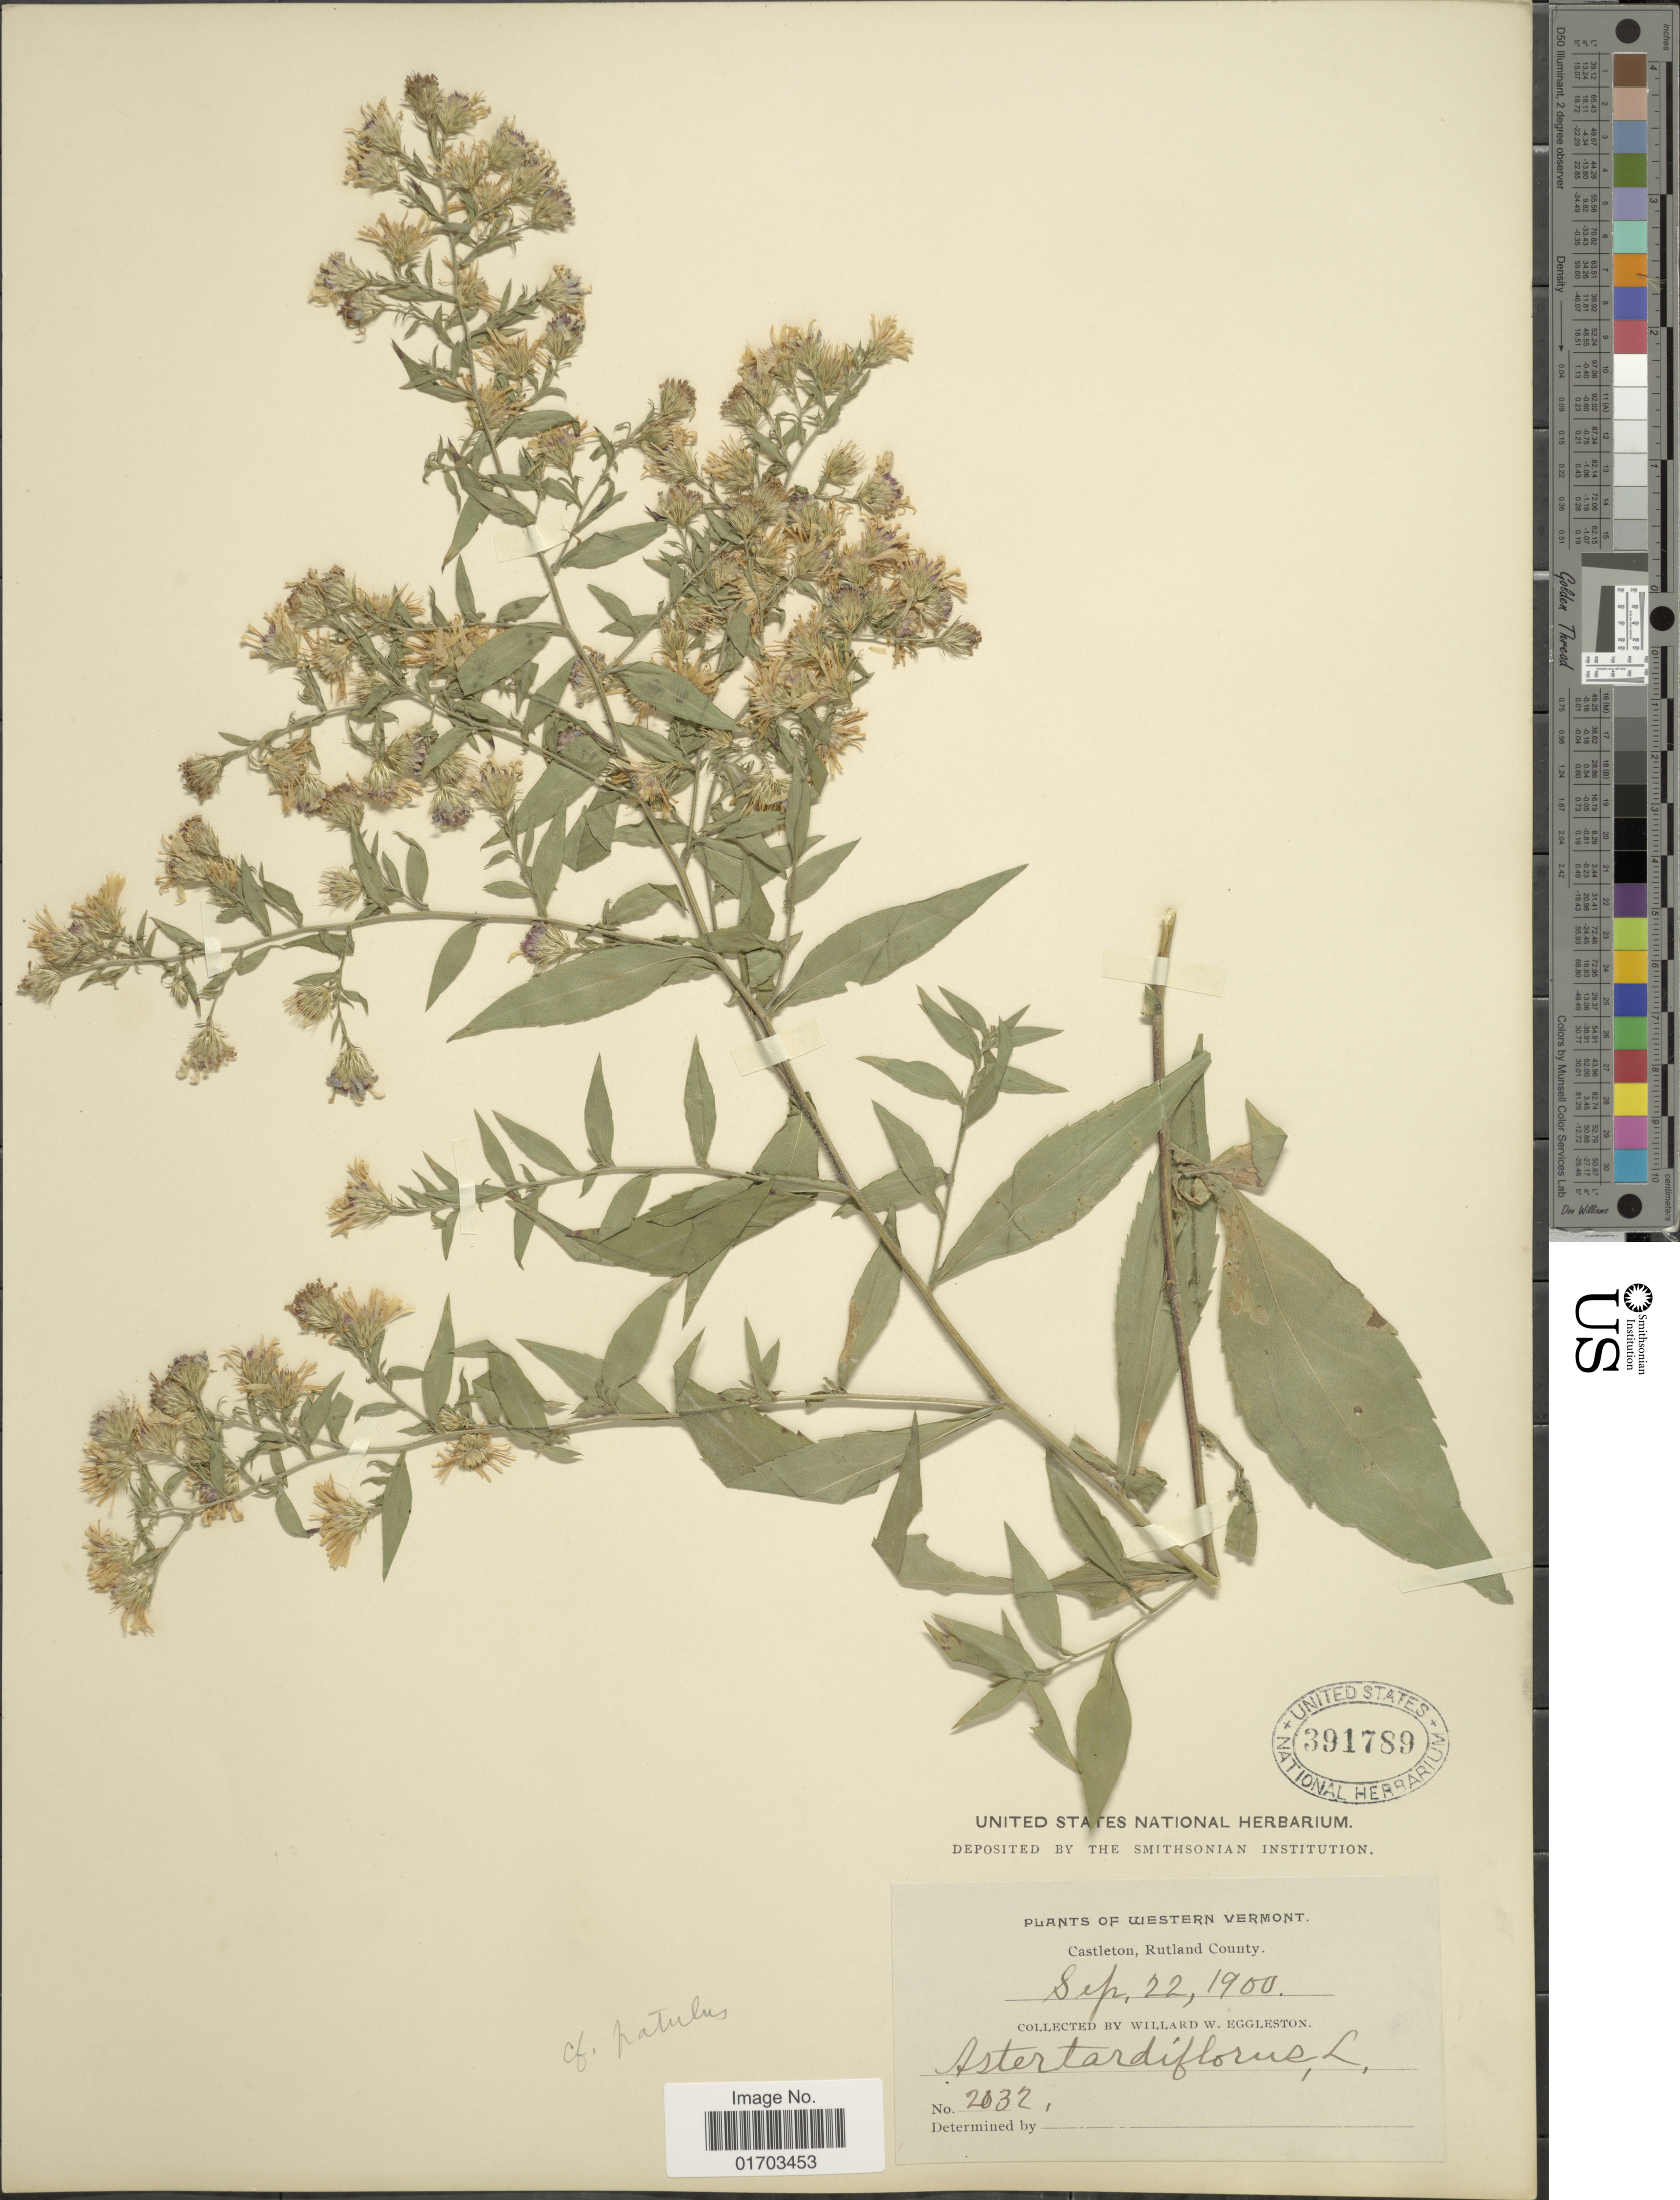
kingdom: Plantae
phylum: Tracheophyta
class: Magnoliopsida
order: Asterales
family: Asteraceae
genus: Symphyotrichum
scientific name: Symphyotrichum x tardiflorum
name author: (L.) Greuter et al.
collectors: W. W. Eggleston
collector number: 2032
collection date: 1900-09-22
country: United States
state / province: Vermont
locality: Western Vermont, Castleton, Rutland County.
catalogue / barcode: US 391789